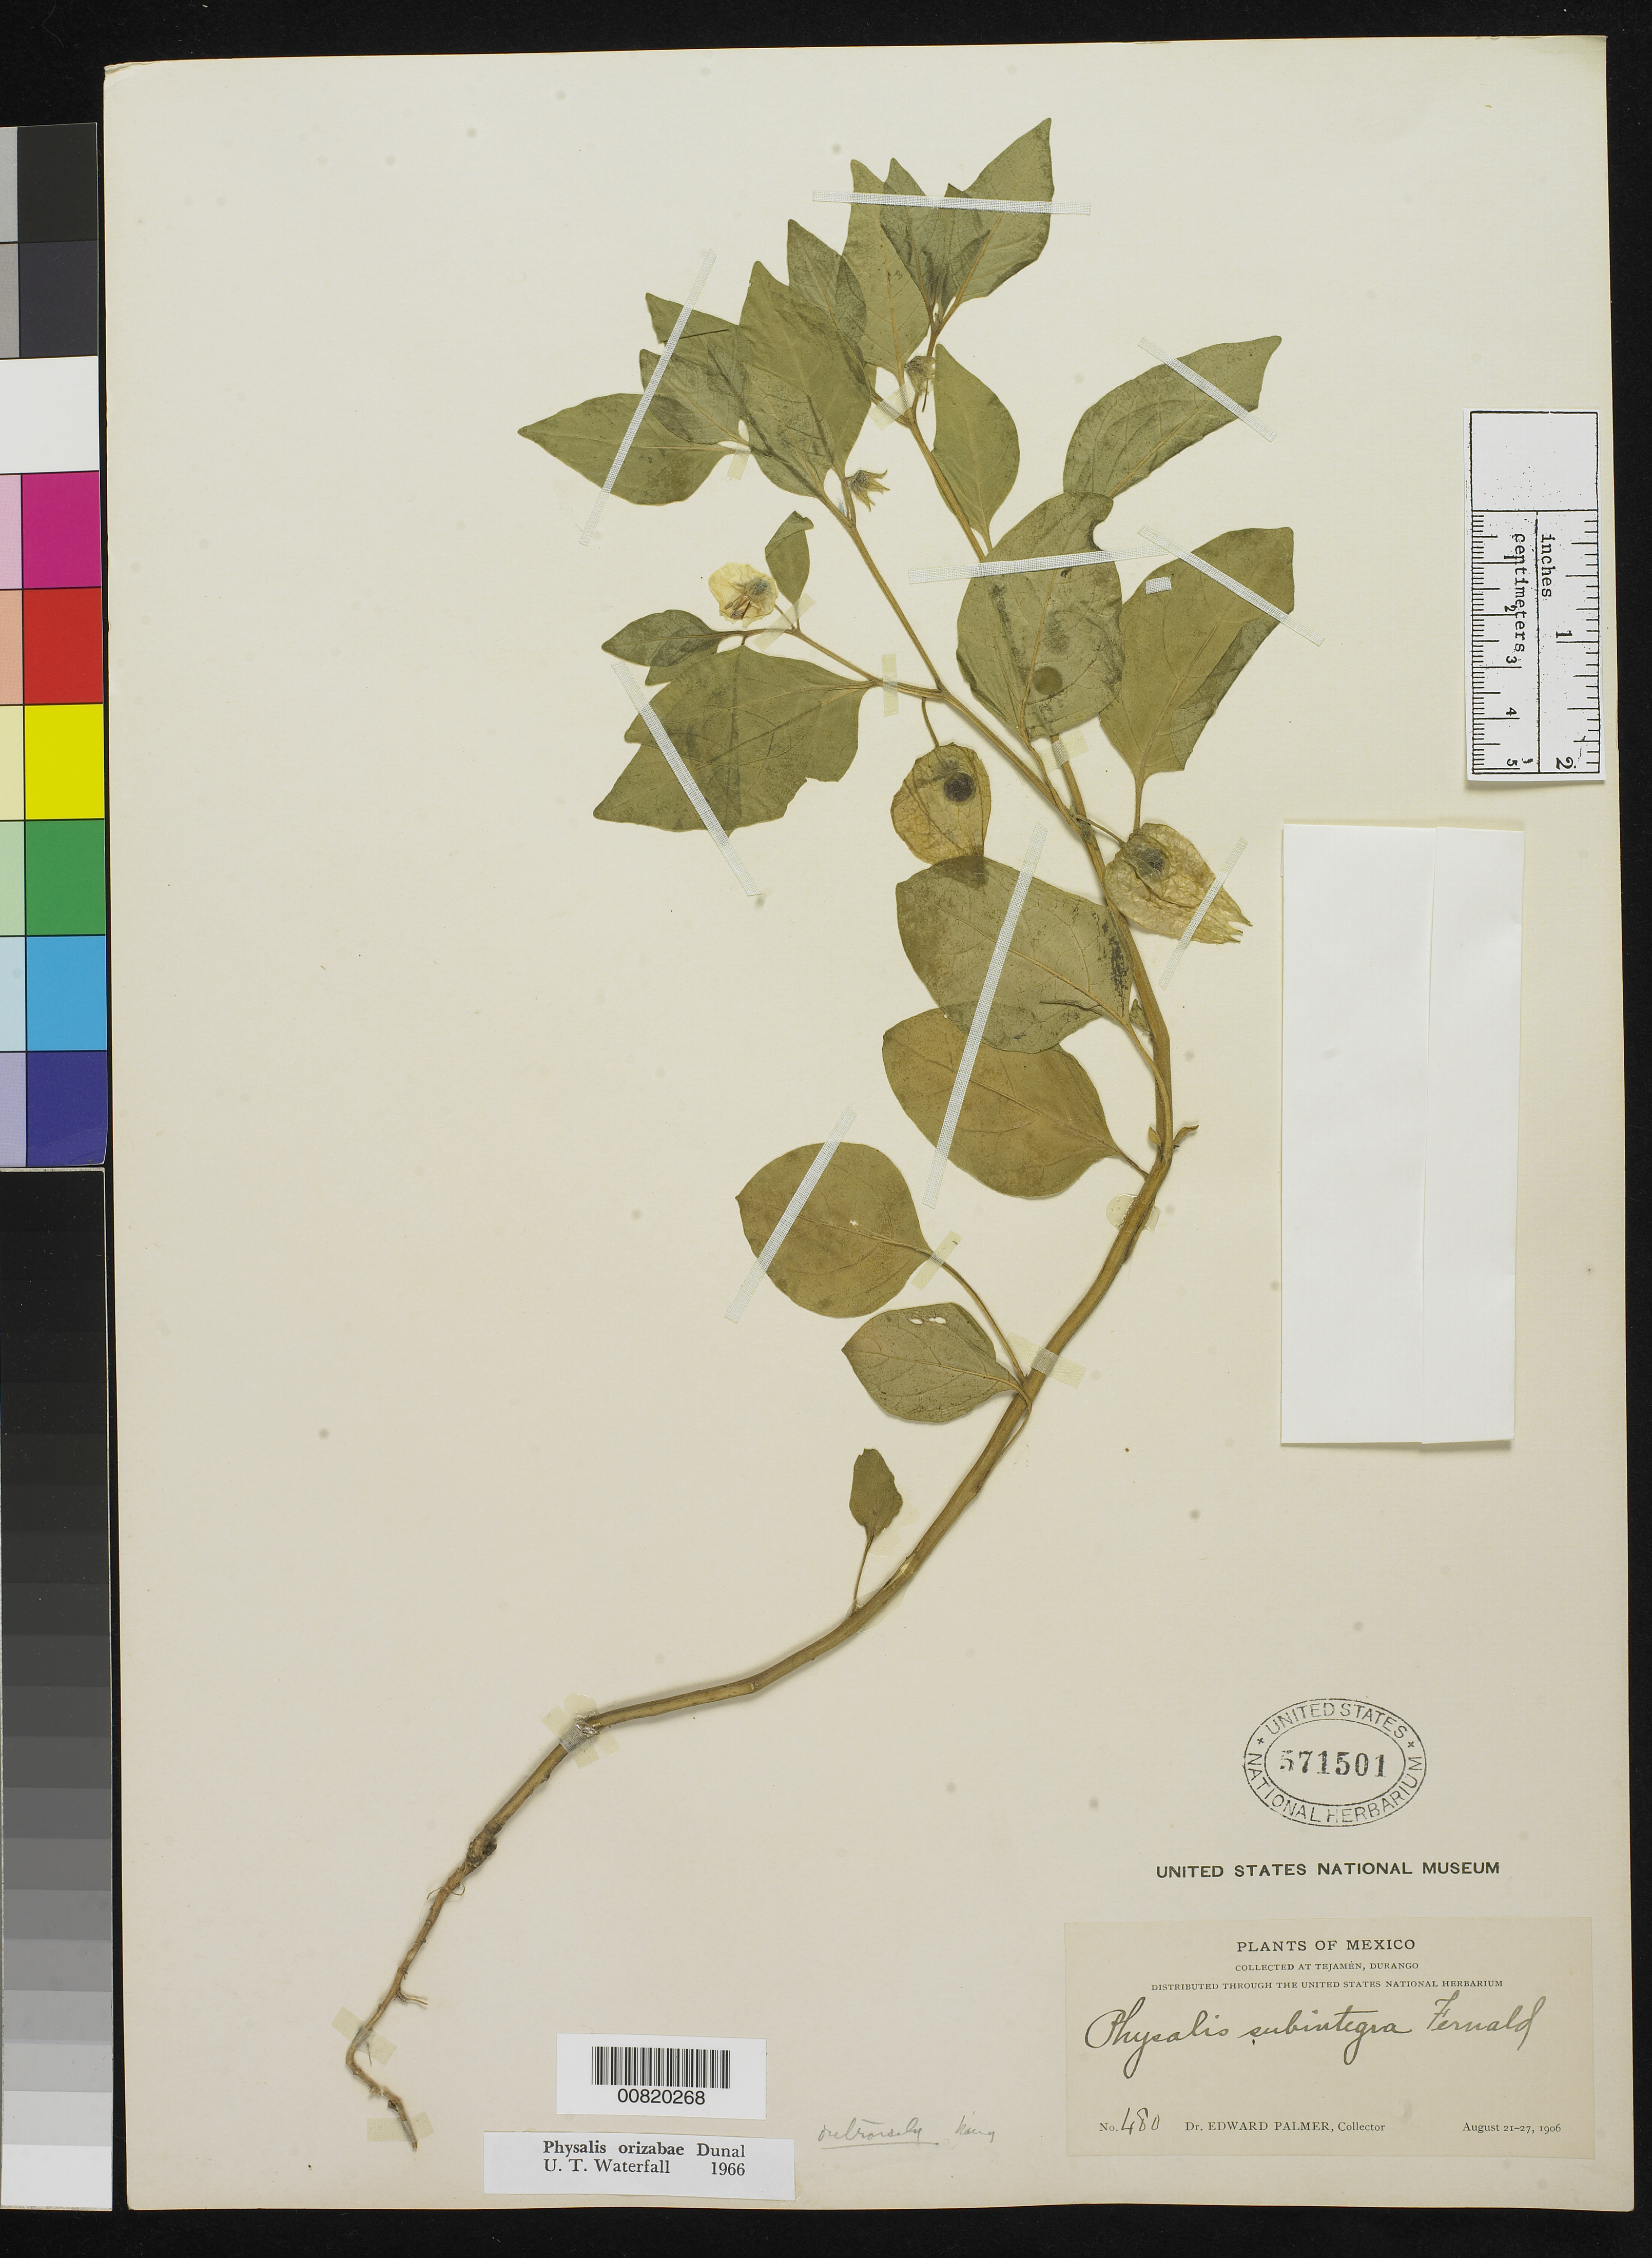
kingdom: Plantae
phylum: Tracheophyta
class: Magnoliopsida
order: Solanales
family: Solanaceae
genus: Physalis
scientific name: Physalis orizabae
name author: Dunal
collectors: E. Palmer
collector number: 480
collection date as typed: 21 Aug 1906 to 27 Aug 1906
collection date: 1906-08-21/1906-08-27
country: Mexico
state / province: Durango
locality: Tejamén, Durango.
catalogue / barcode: US 571501